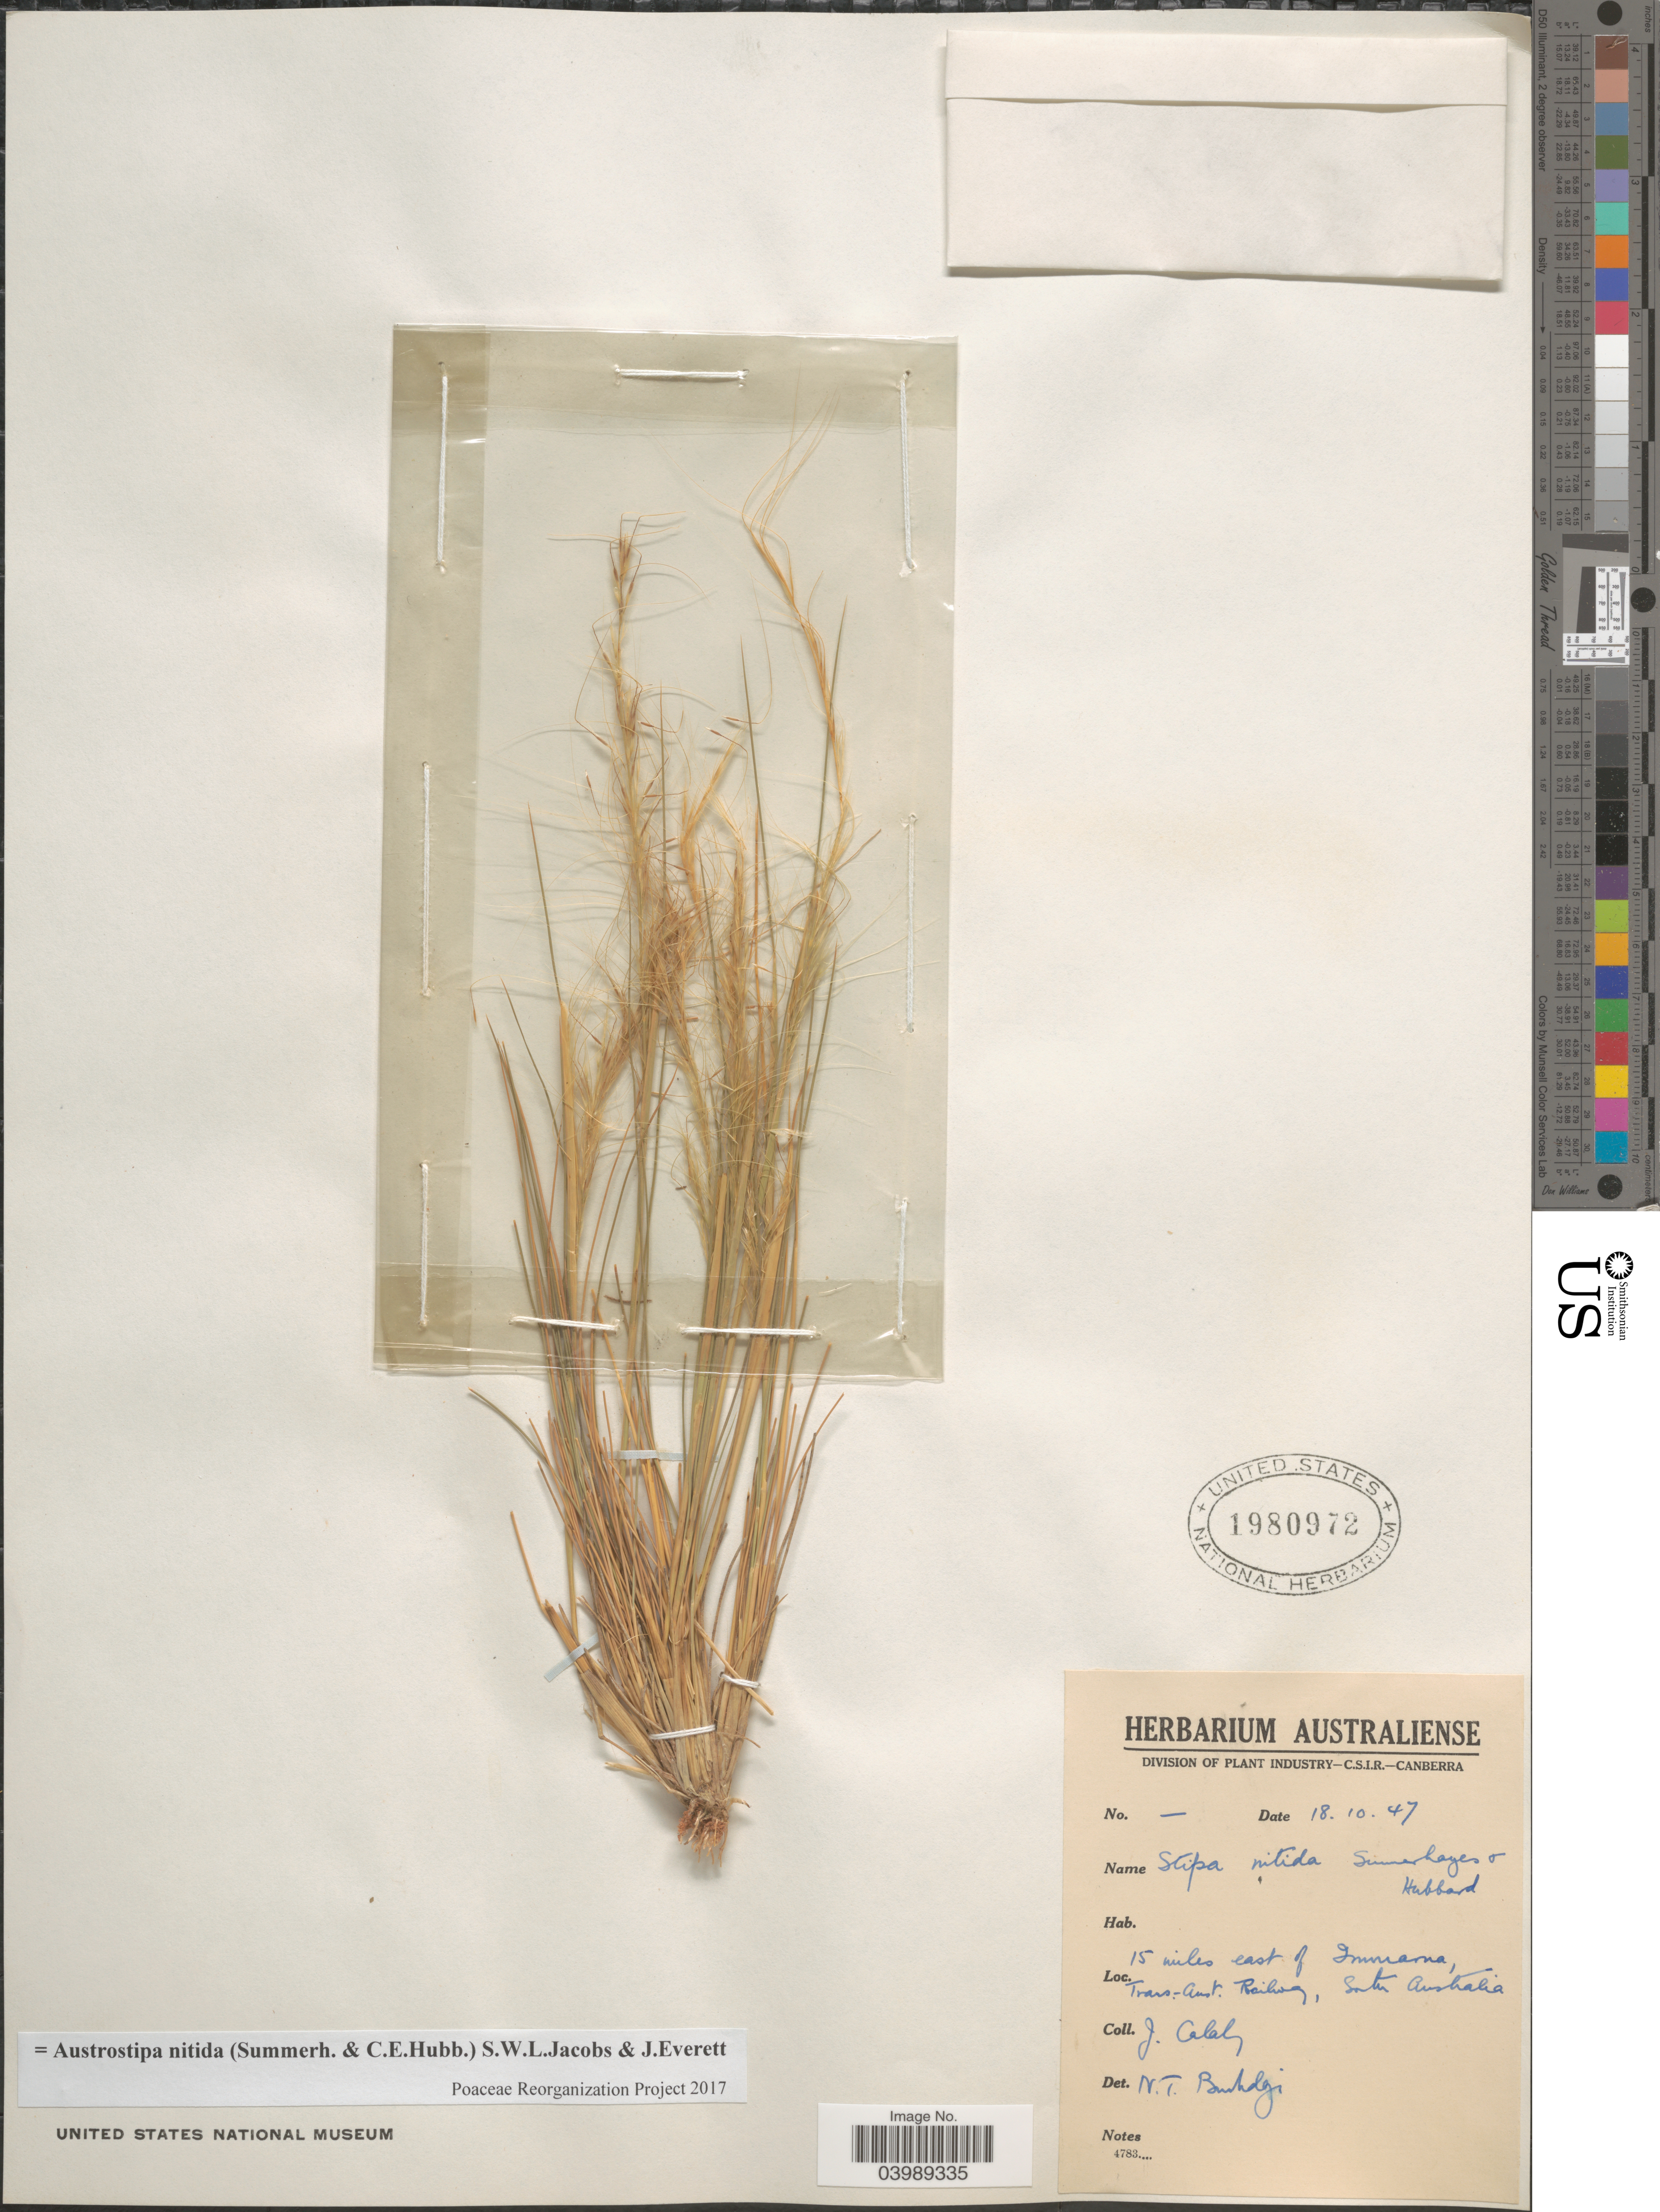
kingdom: Plantae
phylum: Tracheophyta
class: Liliopsida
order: Poales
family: Poaceae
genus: Austrostipa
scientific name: Austrostipa nitida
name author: (Summerh. & C.E. Hubb.) S.W.L. Jacobs & J. Everett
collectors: J. Calaby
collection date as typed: Transcribed d/m/y: 18/10/47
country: Australia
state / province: South Australia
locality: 15 miles east of Immarna, Trans-Aust. Railway.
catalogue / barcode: US 1980972